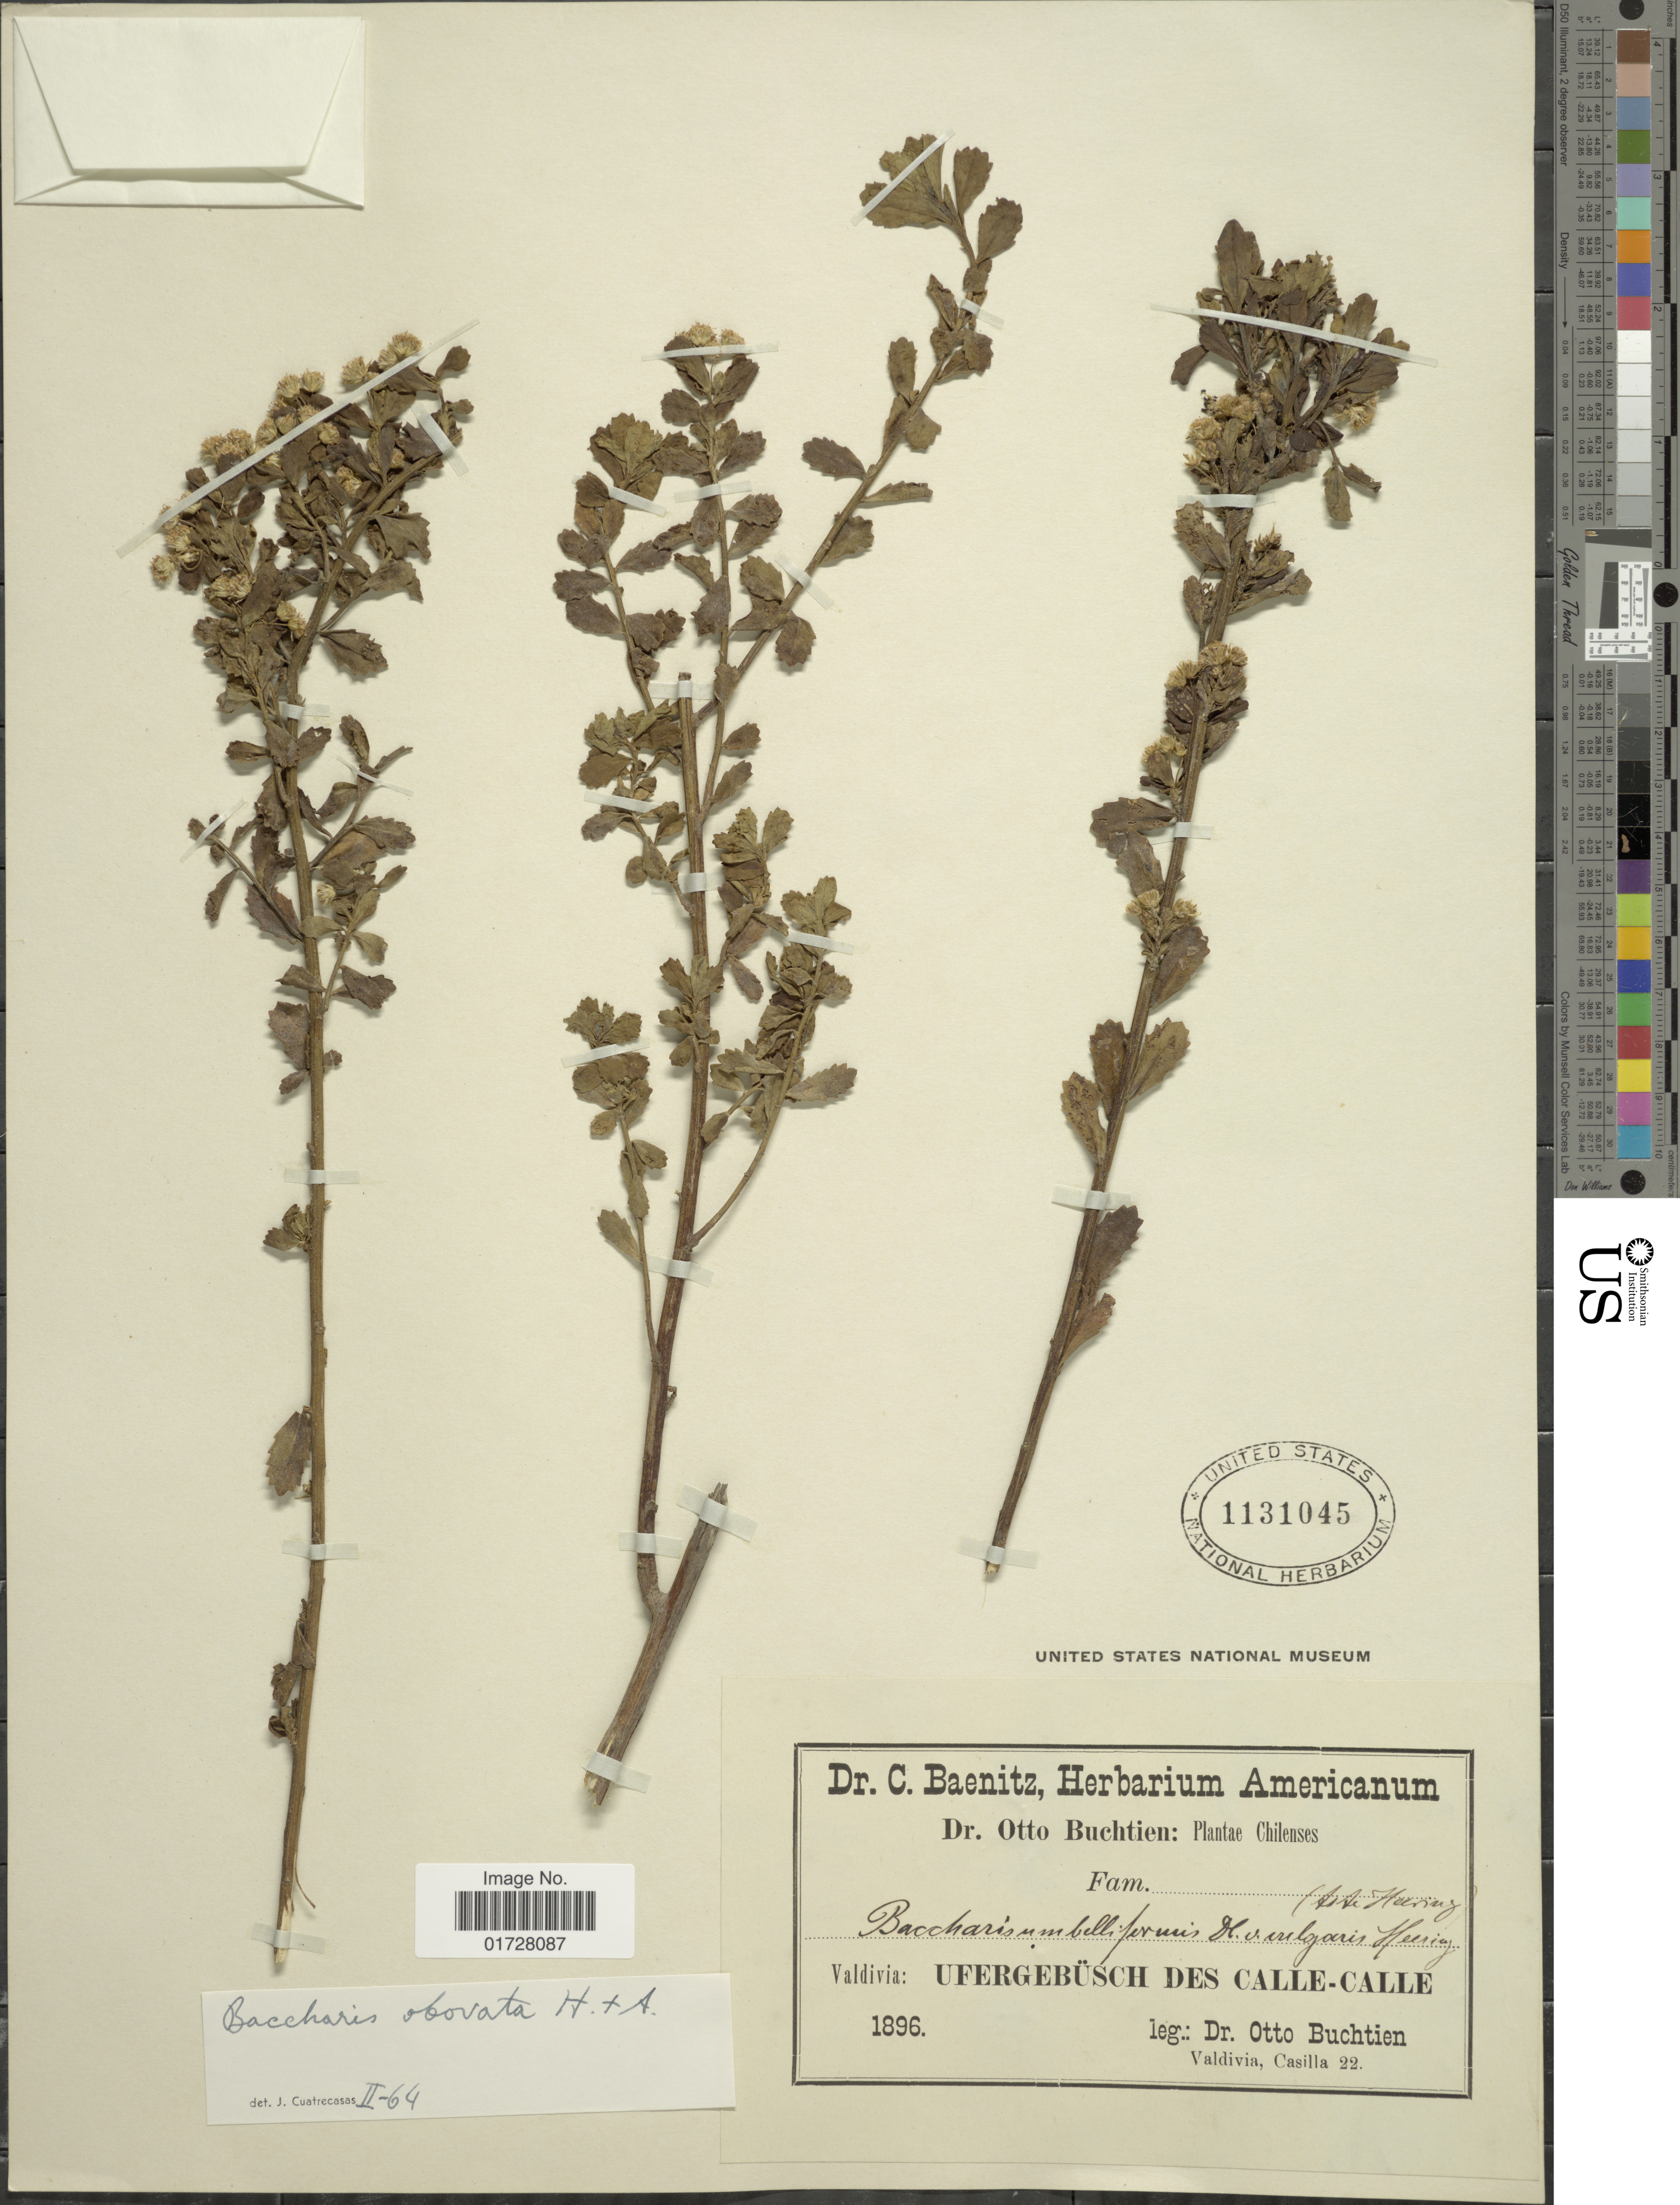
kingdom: Plantae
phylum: Tracheophyta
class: Magnoliopsida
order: Asterales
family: Asteraceae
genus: Baccharis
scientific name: Baccharis concava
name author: (Ruiz & Pav.) Pers.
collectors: O. Buchtien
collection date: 1896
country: Chile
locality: Valdivia, Ufergebusch des Calle-Calle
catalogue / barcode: US 1131045